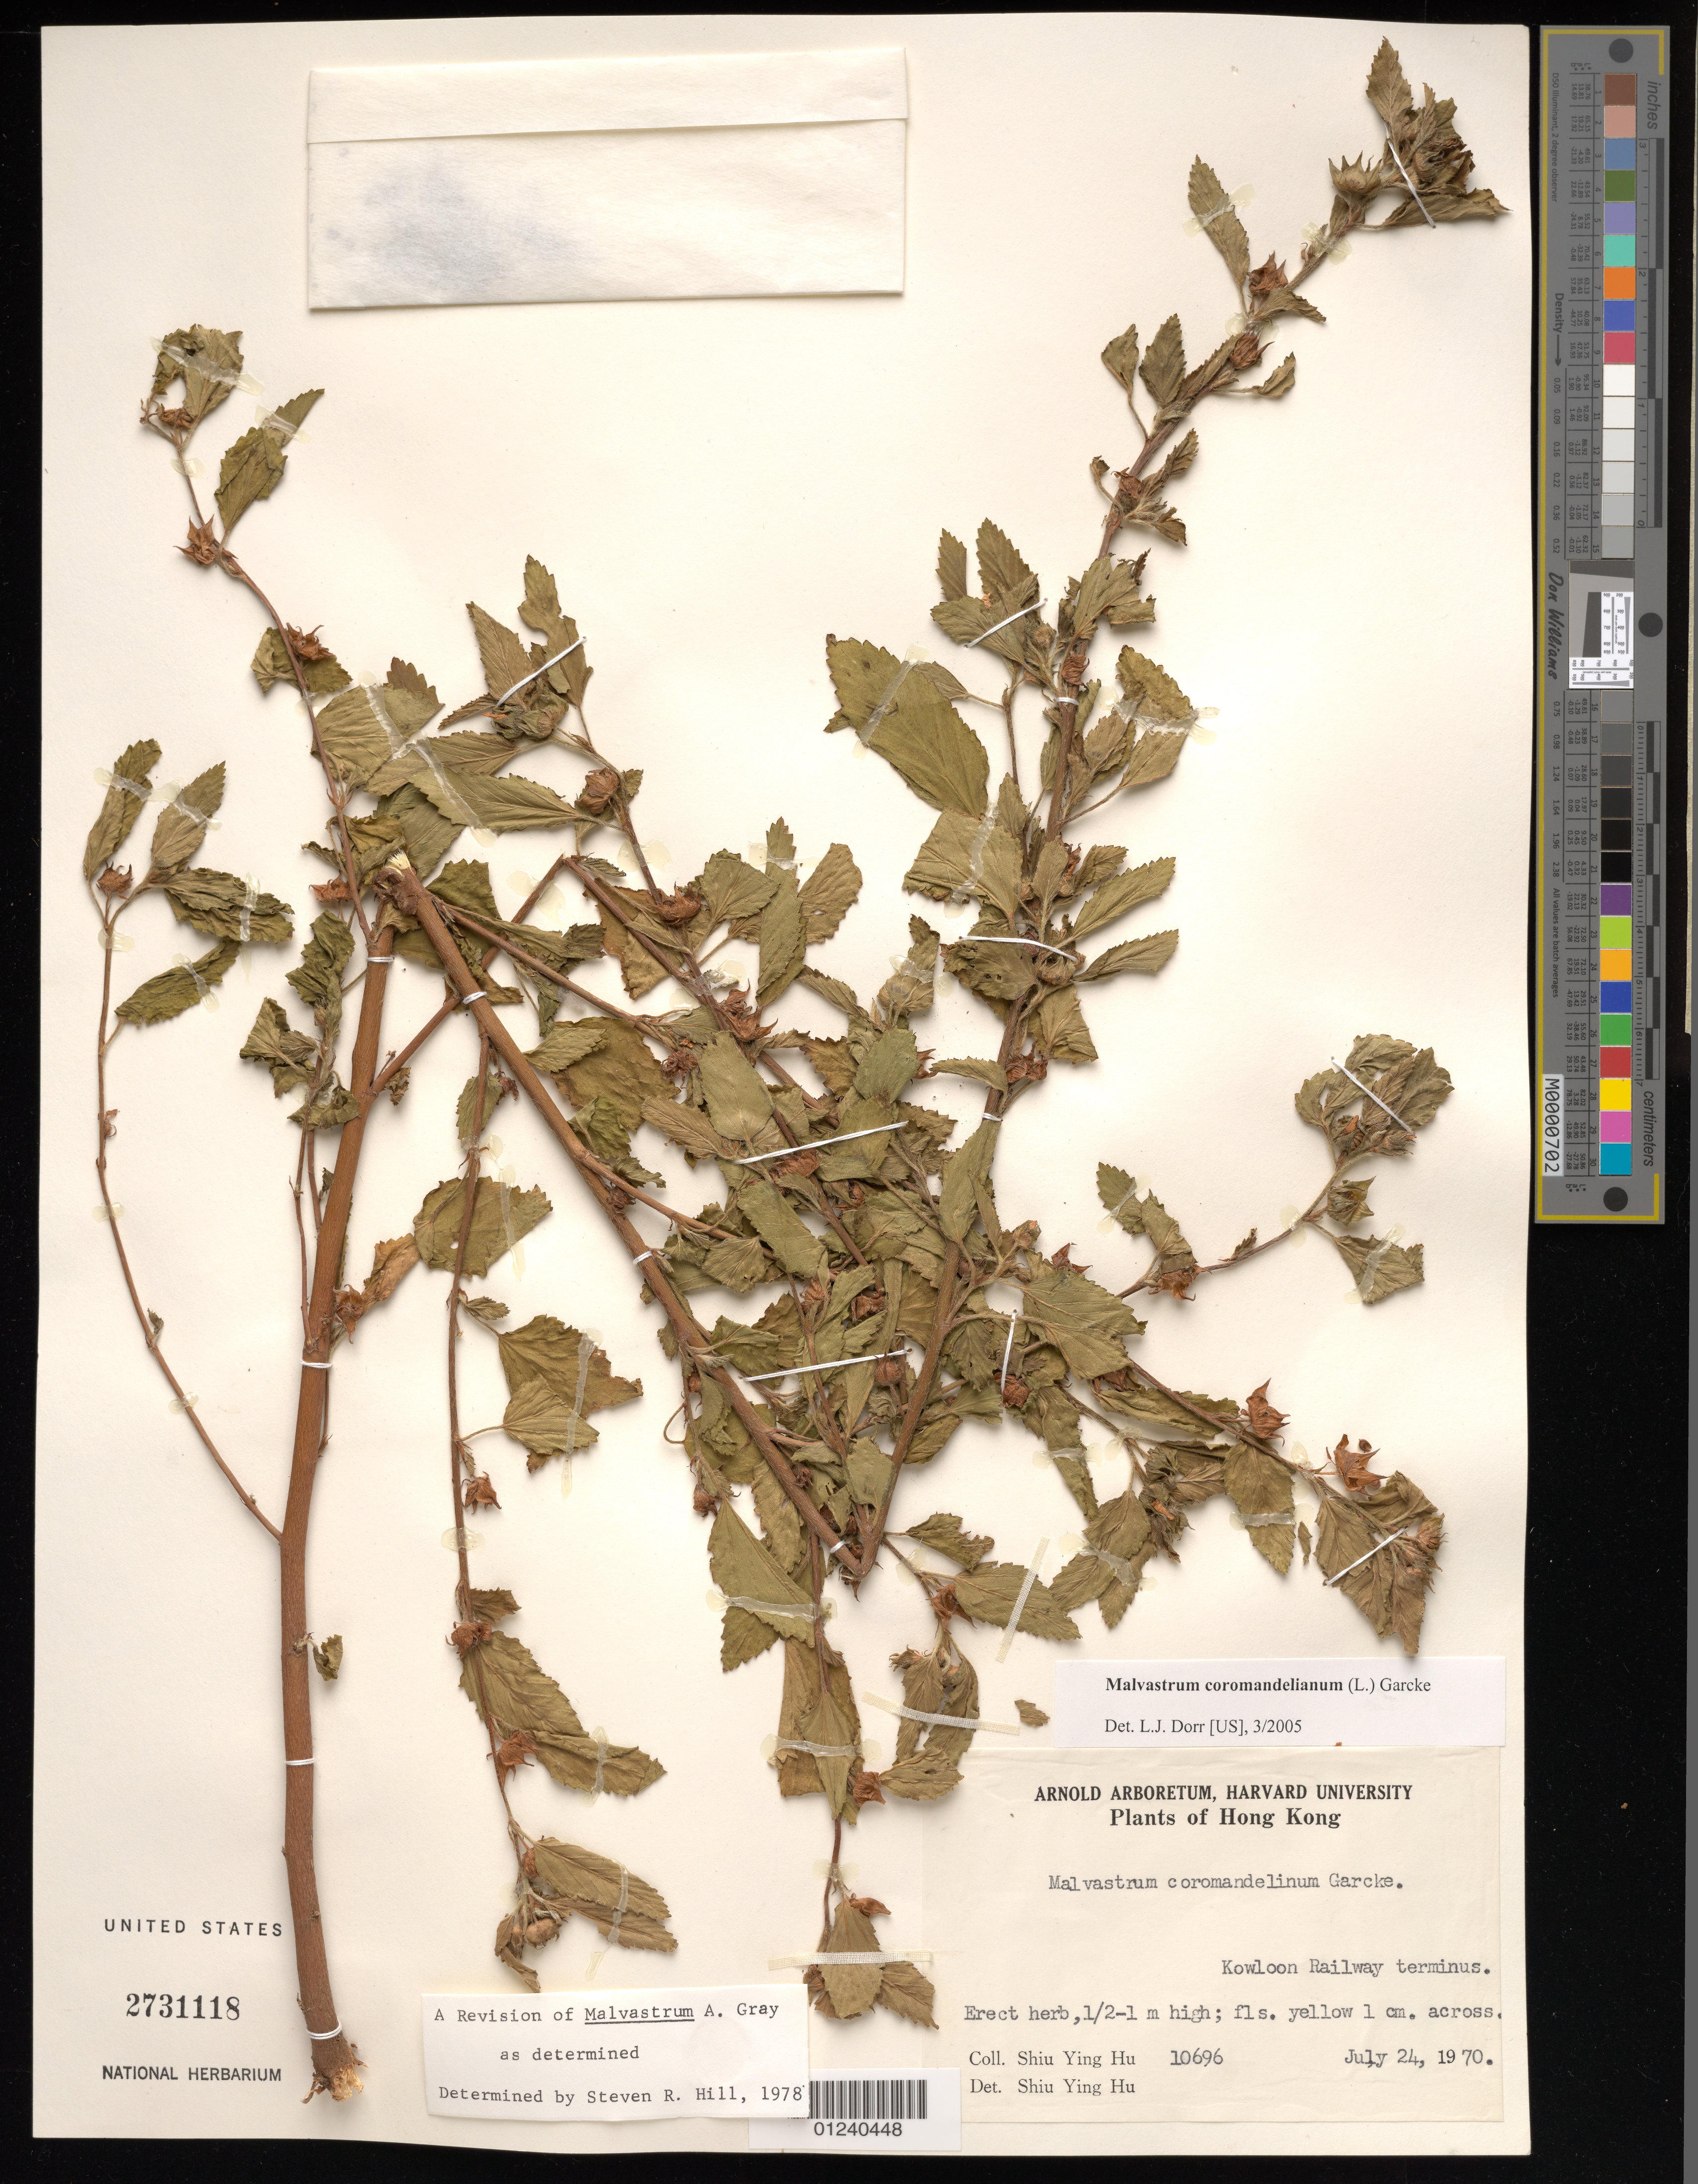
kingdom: Plantae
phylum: Tracheophyta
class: Magnoliopsida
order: Malvales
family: Malvaceae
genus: Malvastrum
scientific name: Malvastrum coromandelianum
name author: (L.) Garcke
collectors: S. Y. Hu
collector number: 10696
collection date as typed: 24 Jul 1970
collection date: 1970-07-24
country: China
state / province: Hong Kong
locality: Kowloon Railway terminus.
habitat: Erect herb.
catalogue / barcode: US 2731118